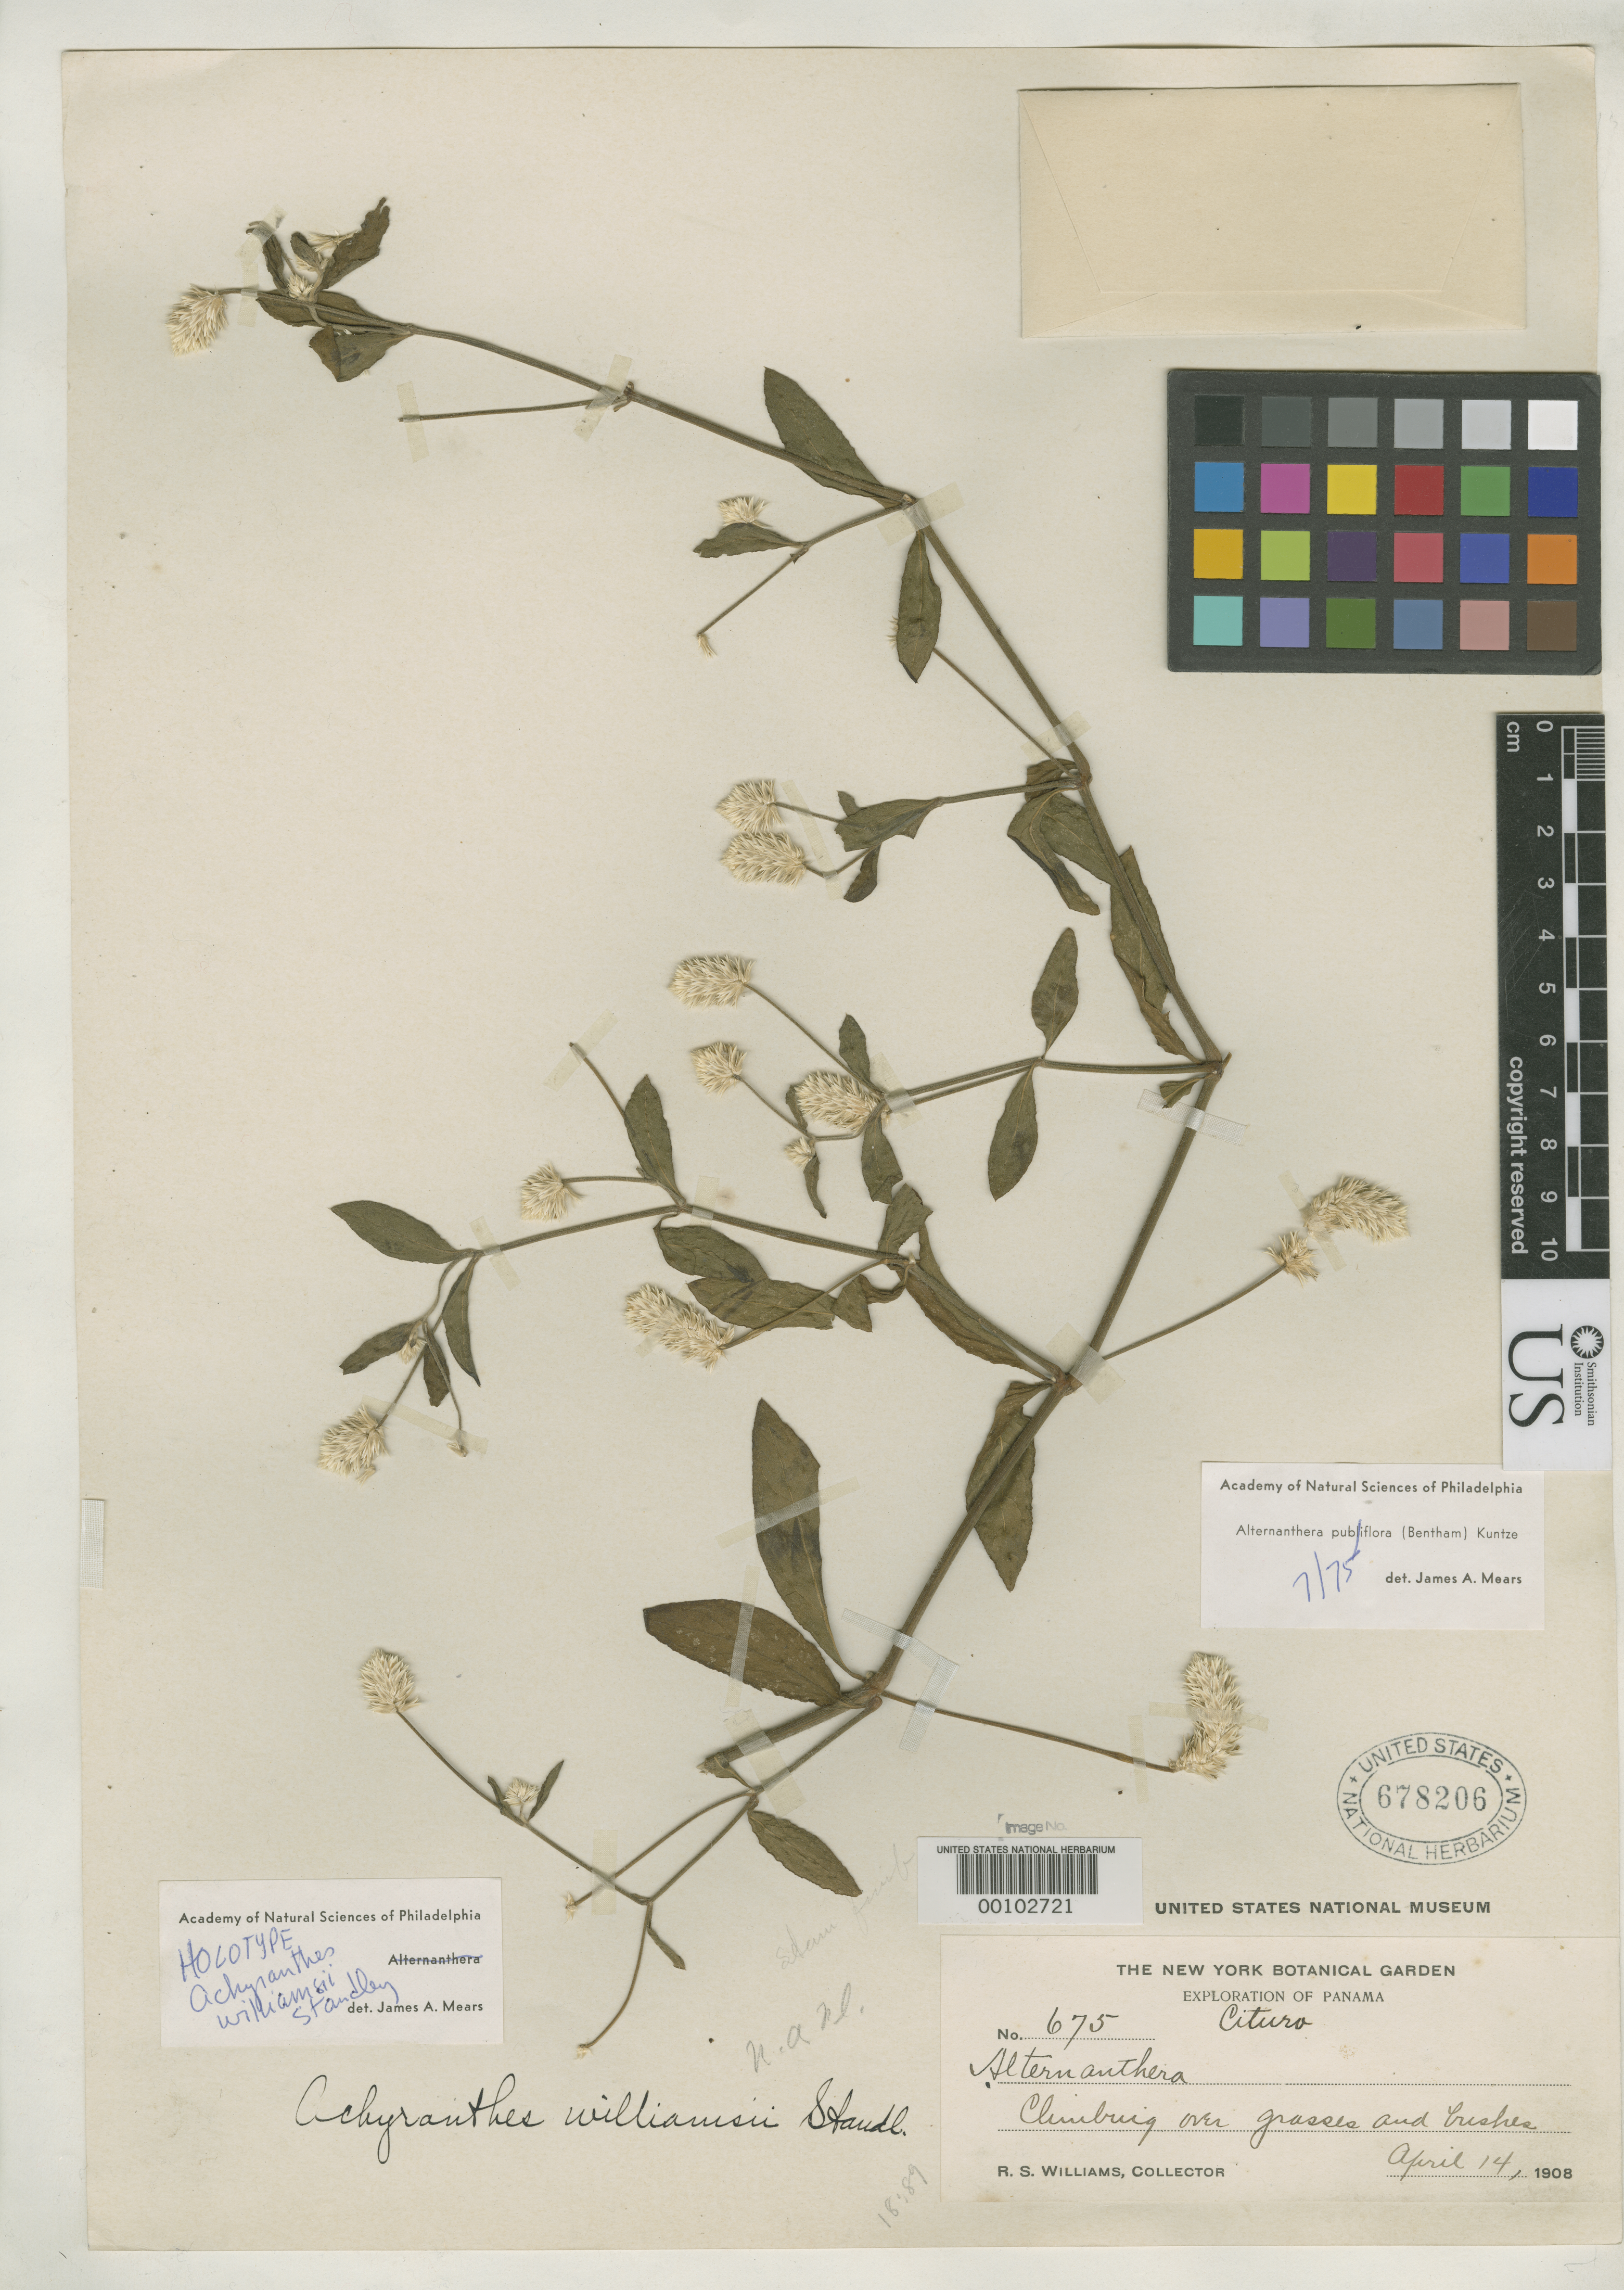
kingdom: Plantae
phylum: Tracheophyta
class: Magnoliopsida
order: Caryophyllales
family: Amaranthaceae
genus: Achyranthes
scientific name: Achyranthes williamsii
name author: Standl.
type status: Holotype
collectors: R. S. Williams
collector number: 675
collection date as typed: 14 Apr 1908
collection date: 1908-04-14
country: Panama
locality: Near Citura.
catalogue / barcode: US 678206